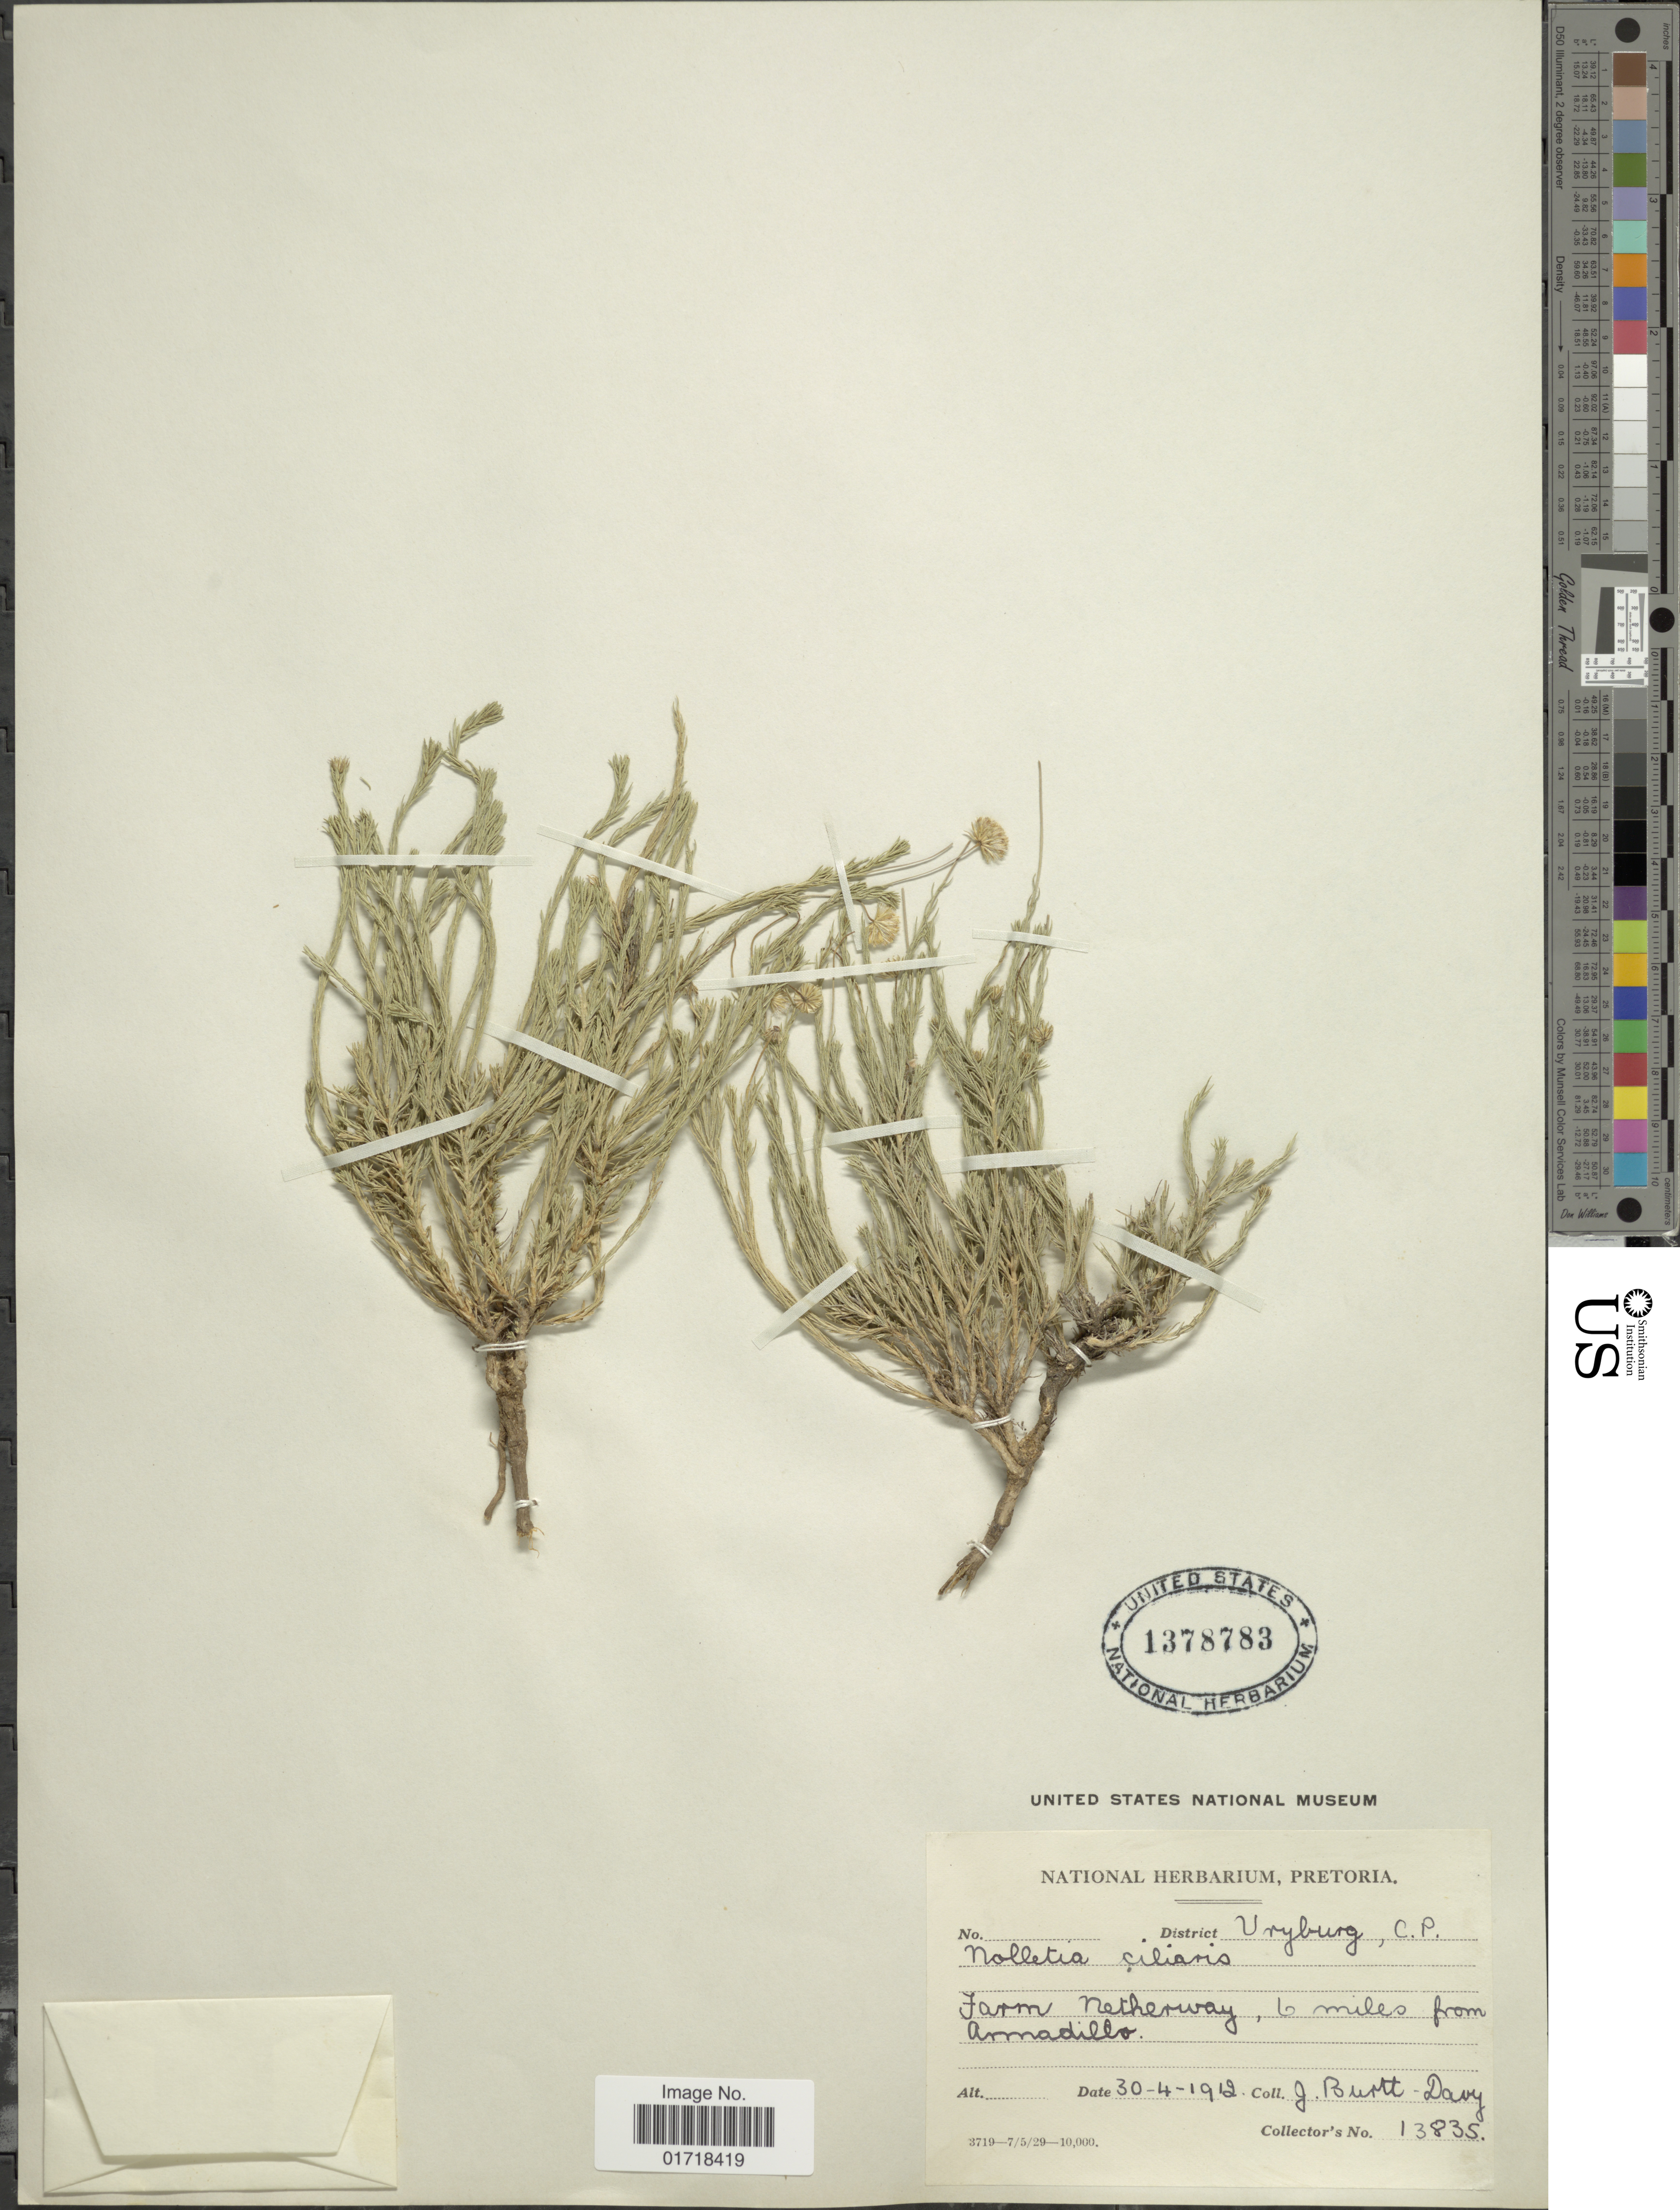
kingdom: Plantae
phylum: Tracheophyta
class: Magnoliopsida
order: Asterales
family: Asteraceae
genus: Nolletia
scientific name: Nolletia ciliaris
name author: (DC.) Steetz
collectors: J. Burtt Davy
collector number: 13835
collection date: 1912-04-30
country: South Africa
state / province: North West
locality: District Vryburg, C.P. Farm Netherway, 6 miles from Armadillo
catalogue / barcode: US 1378783